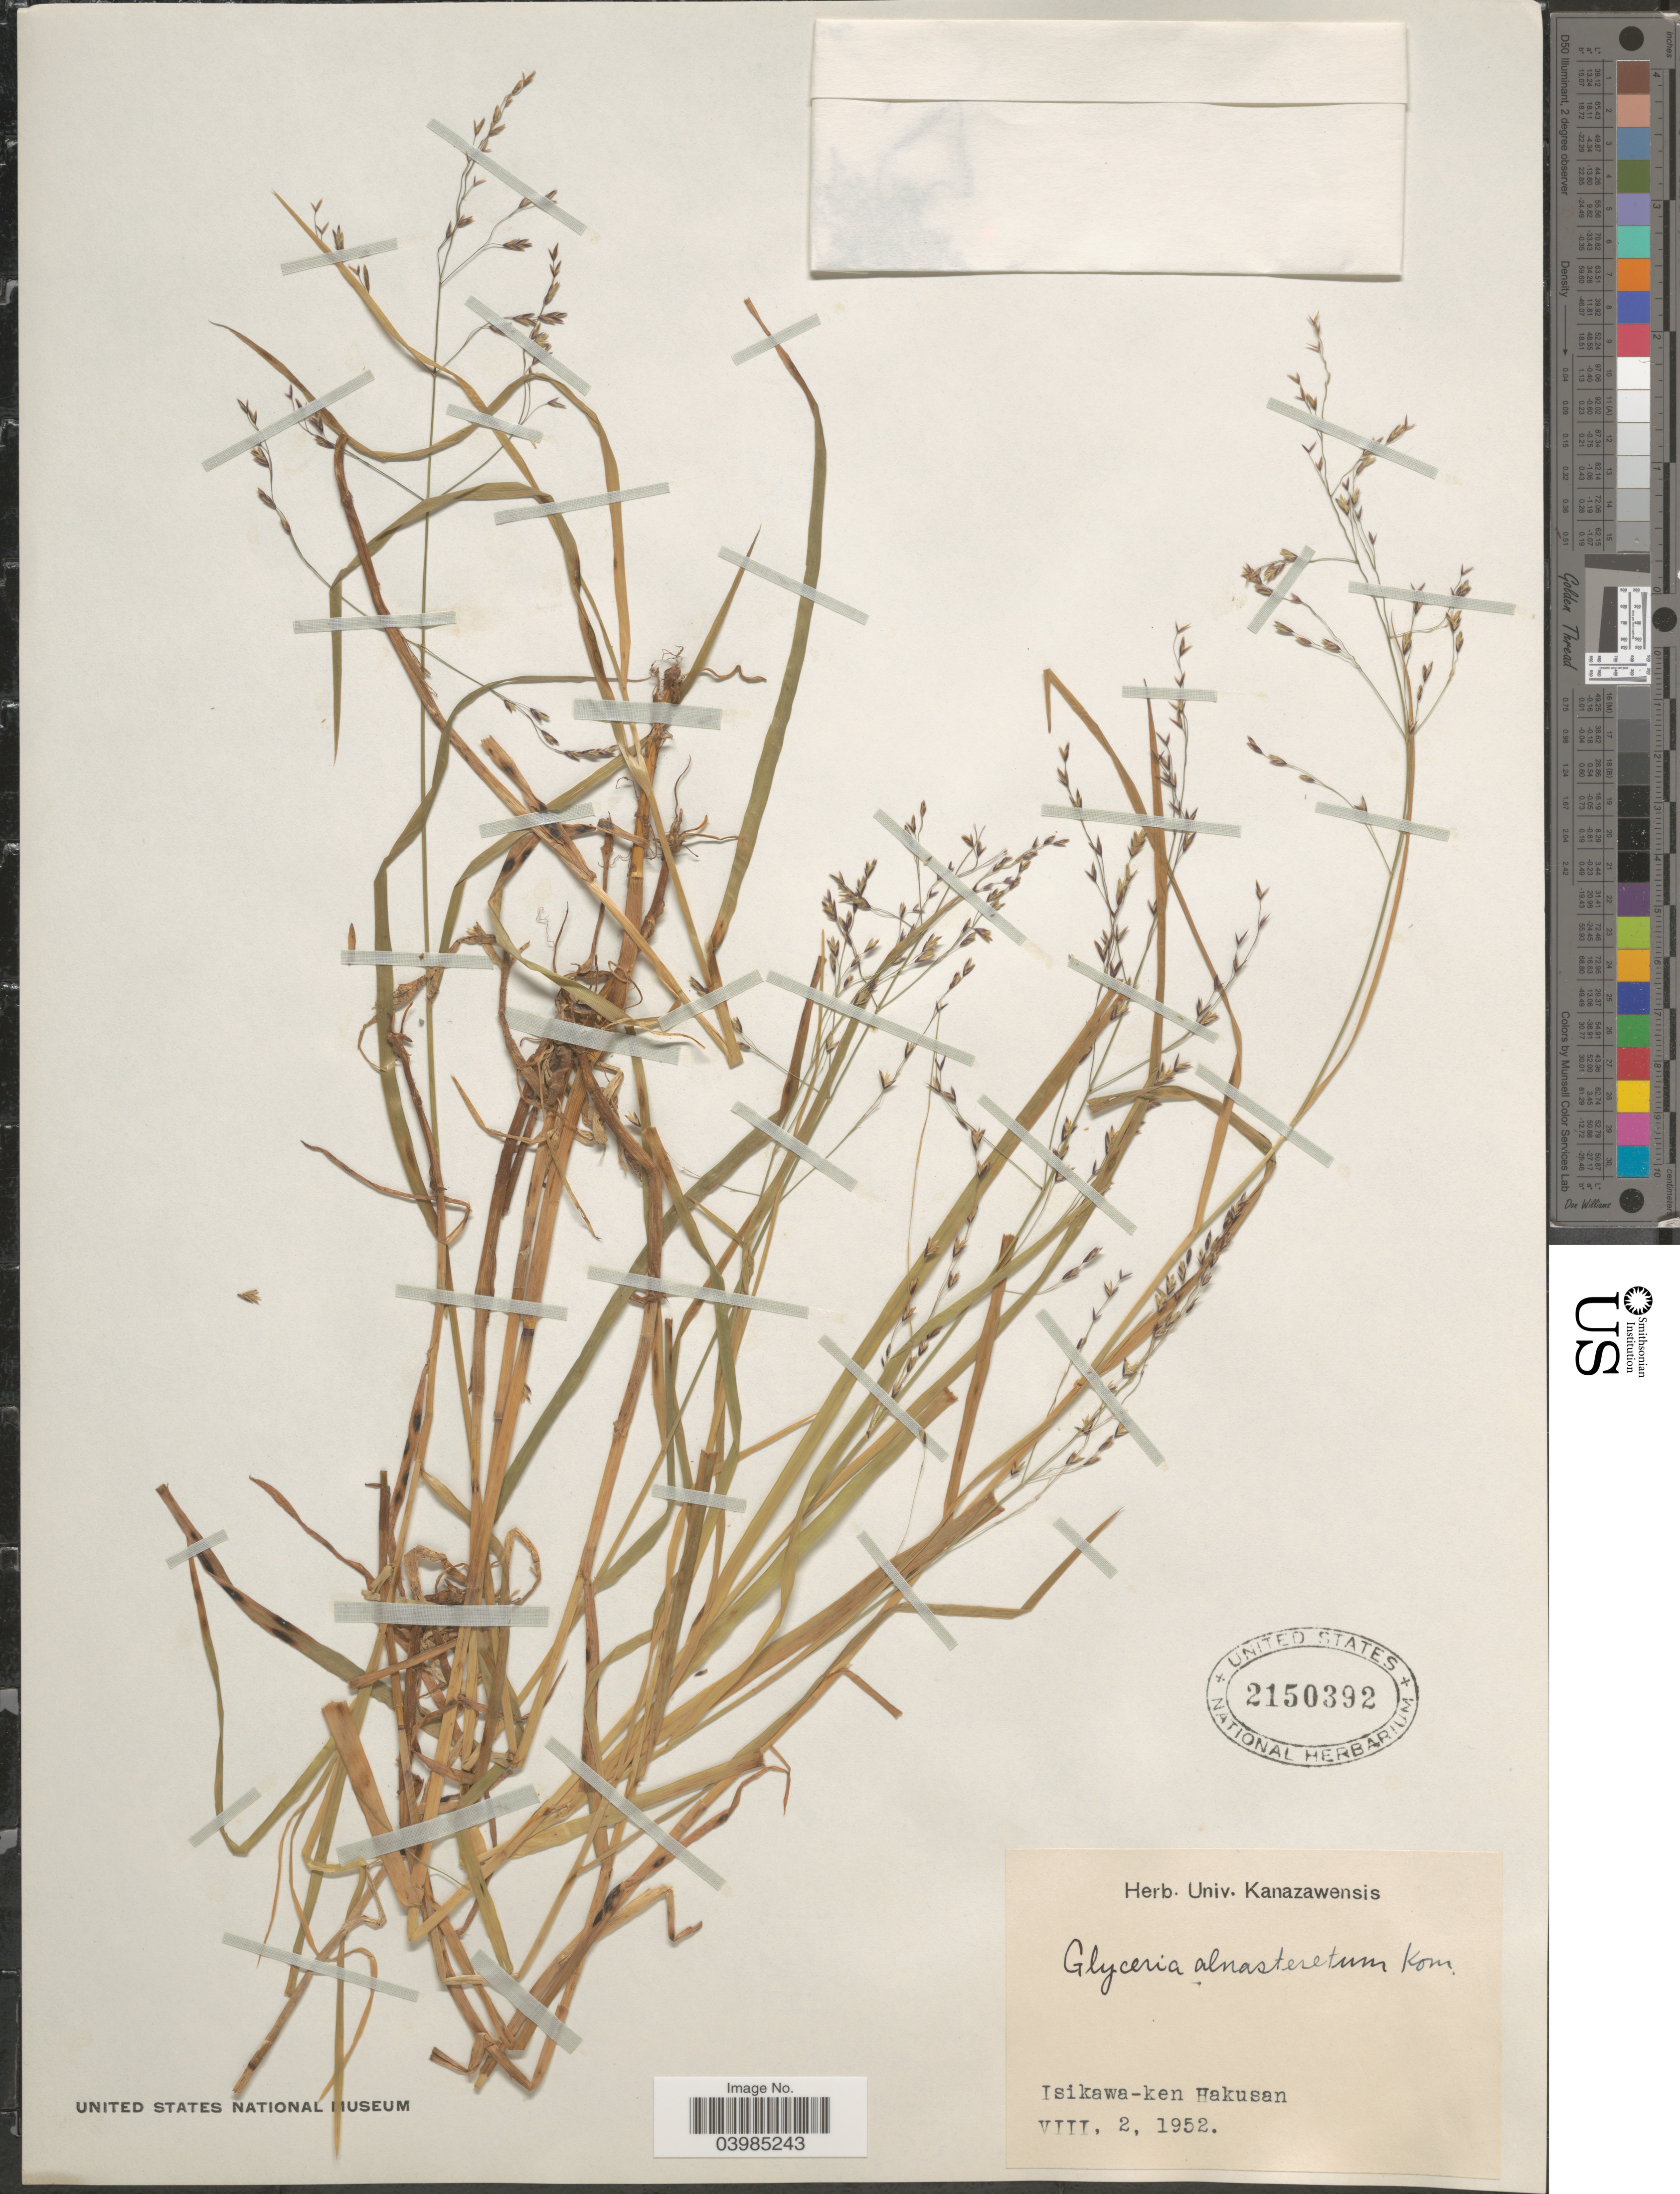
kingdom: Plantae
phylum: Tracheophyta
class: Liliopsida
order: Poales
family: Poaceae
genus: Glyceria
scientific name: Glyceria alnasteretum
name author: Kom.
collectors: Ex Herb. Univ. Kanazawensis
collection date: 1952-08-02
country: Japan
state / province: Isikawa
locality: Isikawa-ken Hakusan.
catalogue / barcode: US 2150392